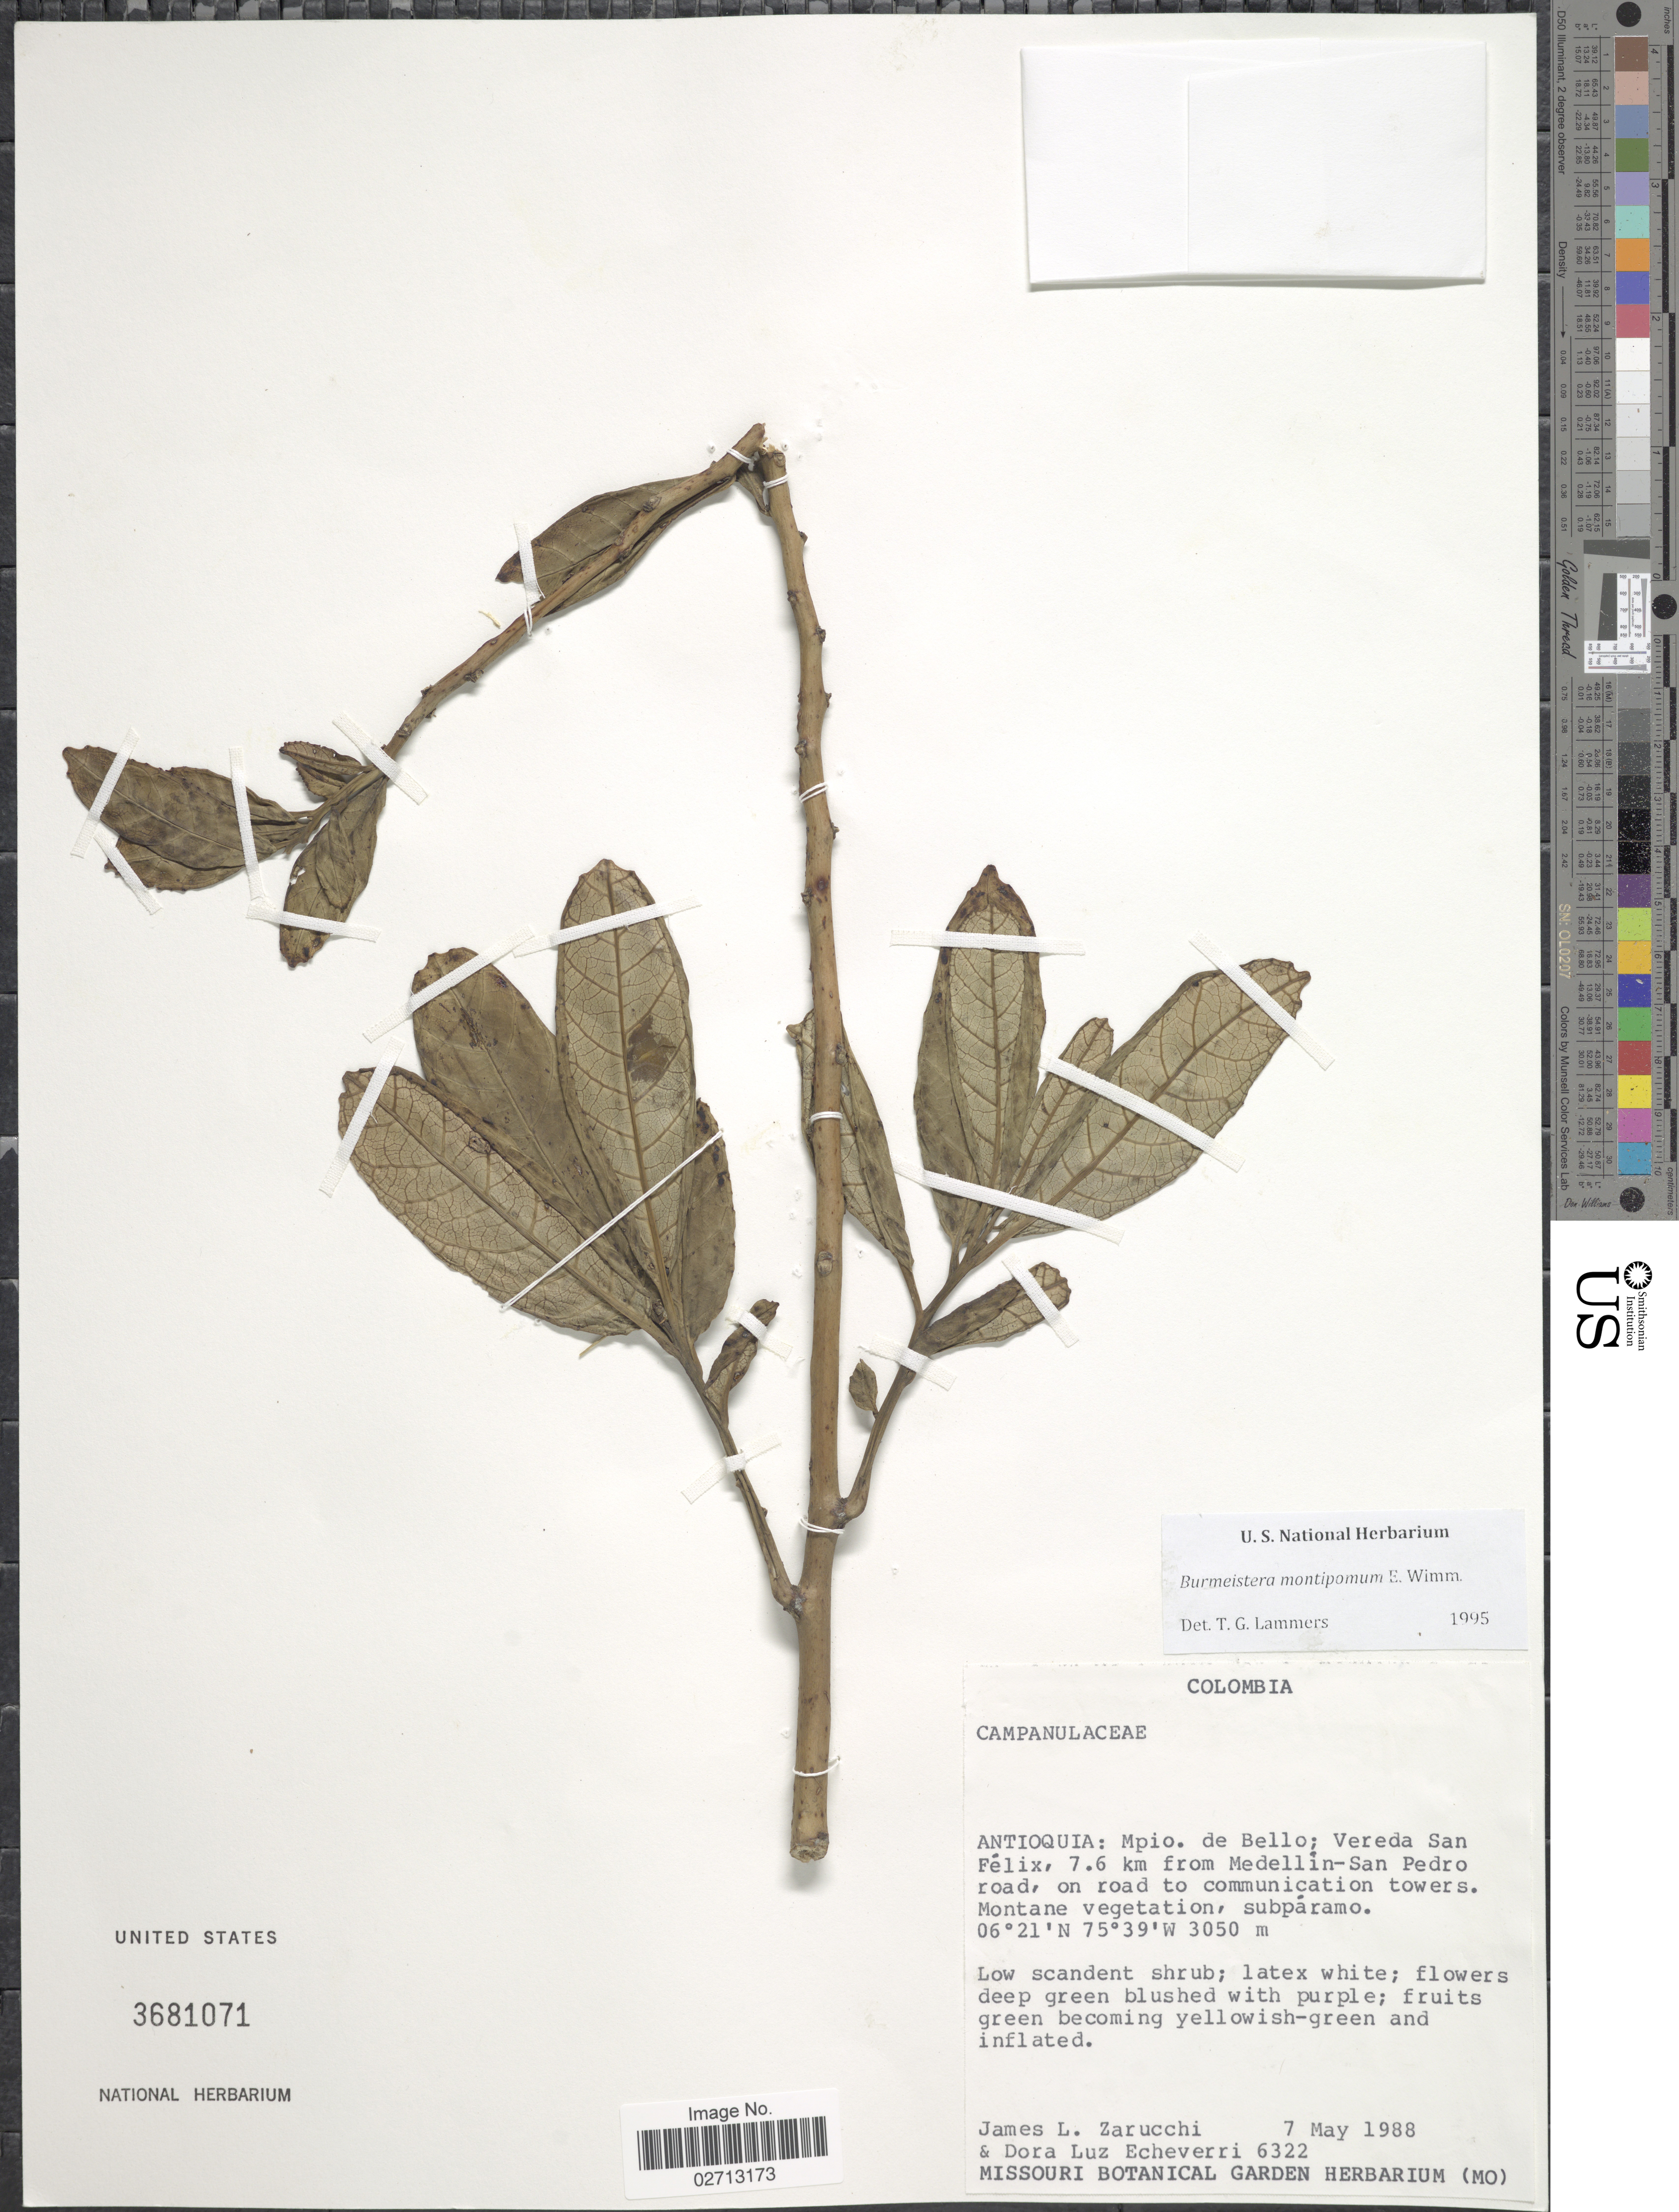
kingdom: Plantae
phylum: Tracheophyta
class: Magnoliopsida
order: Asterales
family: Campanulaceae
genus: Burmeistera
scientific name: Burmeistera montipomum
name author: E. Wimm. in Engl.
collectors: J. L. Zarucchi & D. Echeverri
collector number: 6322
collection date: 1988-05-07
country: Colombia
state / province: Antioquia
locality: Mpio. de Bello; Vereda San Félix, 7.6 km from Medellín- San Pedro road, on road to communication towers.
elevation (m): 3050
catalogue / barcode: US 3681071